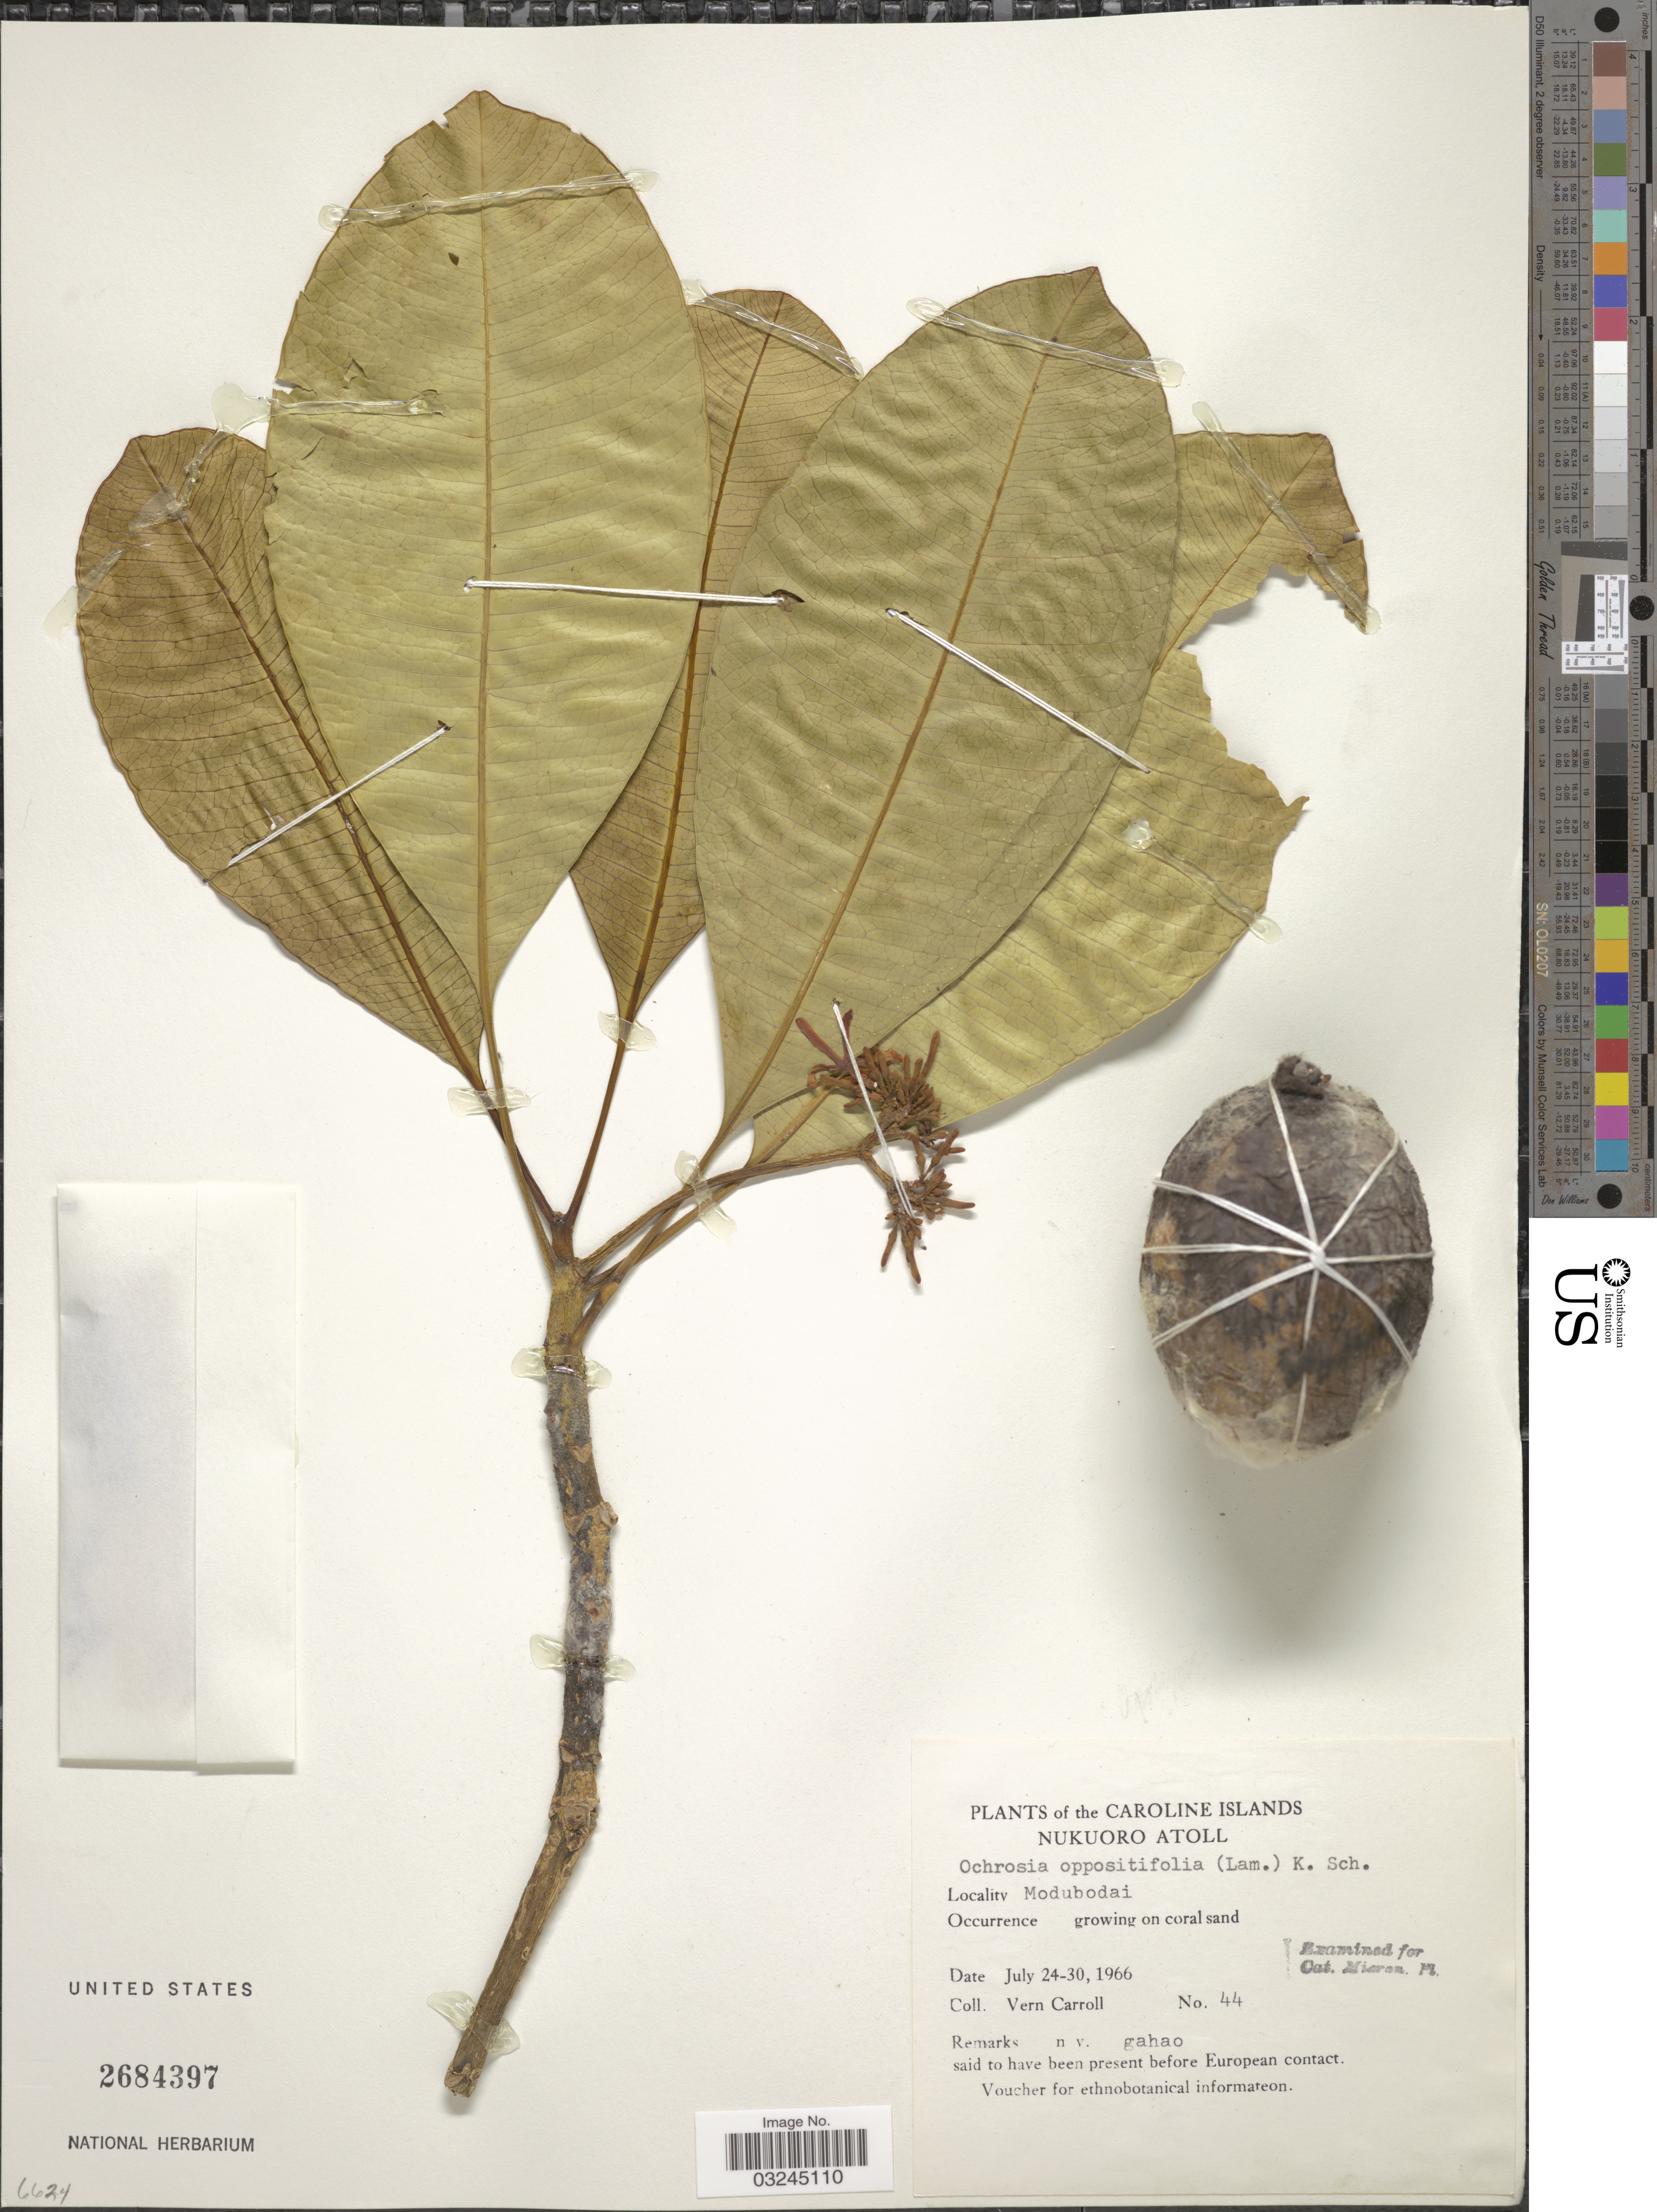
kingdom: Plantae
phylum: Tracheophyta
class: Magnoliopsida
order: Gentianales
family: Apocynaceae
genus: Ochrosia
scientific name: Ochrosia oppositifolia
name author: (Lam.) K. Schum.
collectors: V. Carroll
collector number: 44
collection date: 1966-07-24/1966-07-30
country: Micronesia, Federated States of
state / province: Pohnpei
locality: The Caroline Islands. Nukuoro Atoll. Modubodai.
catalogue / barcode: US 2684397